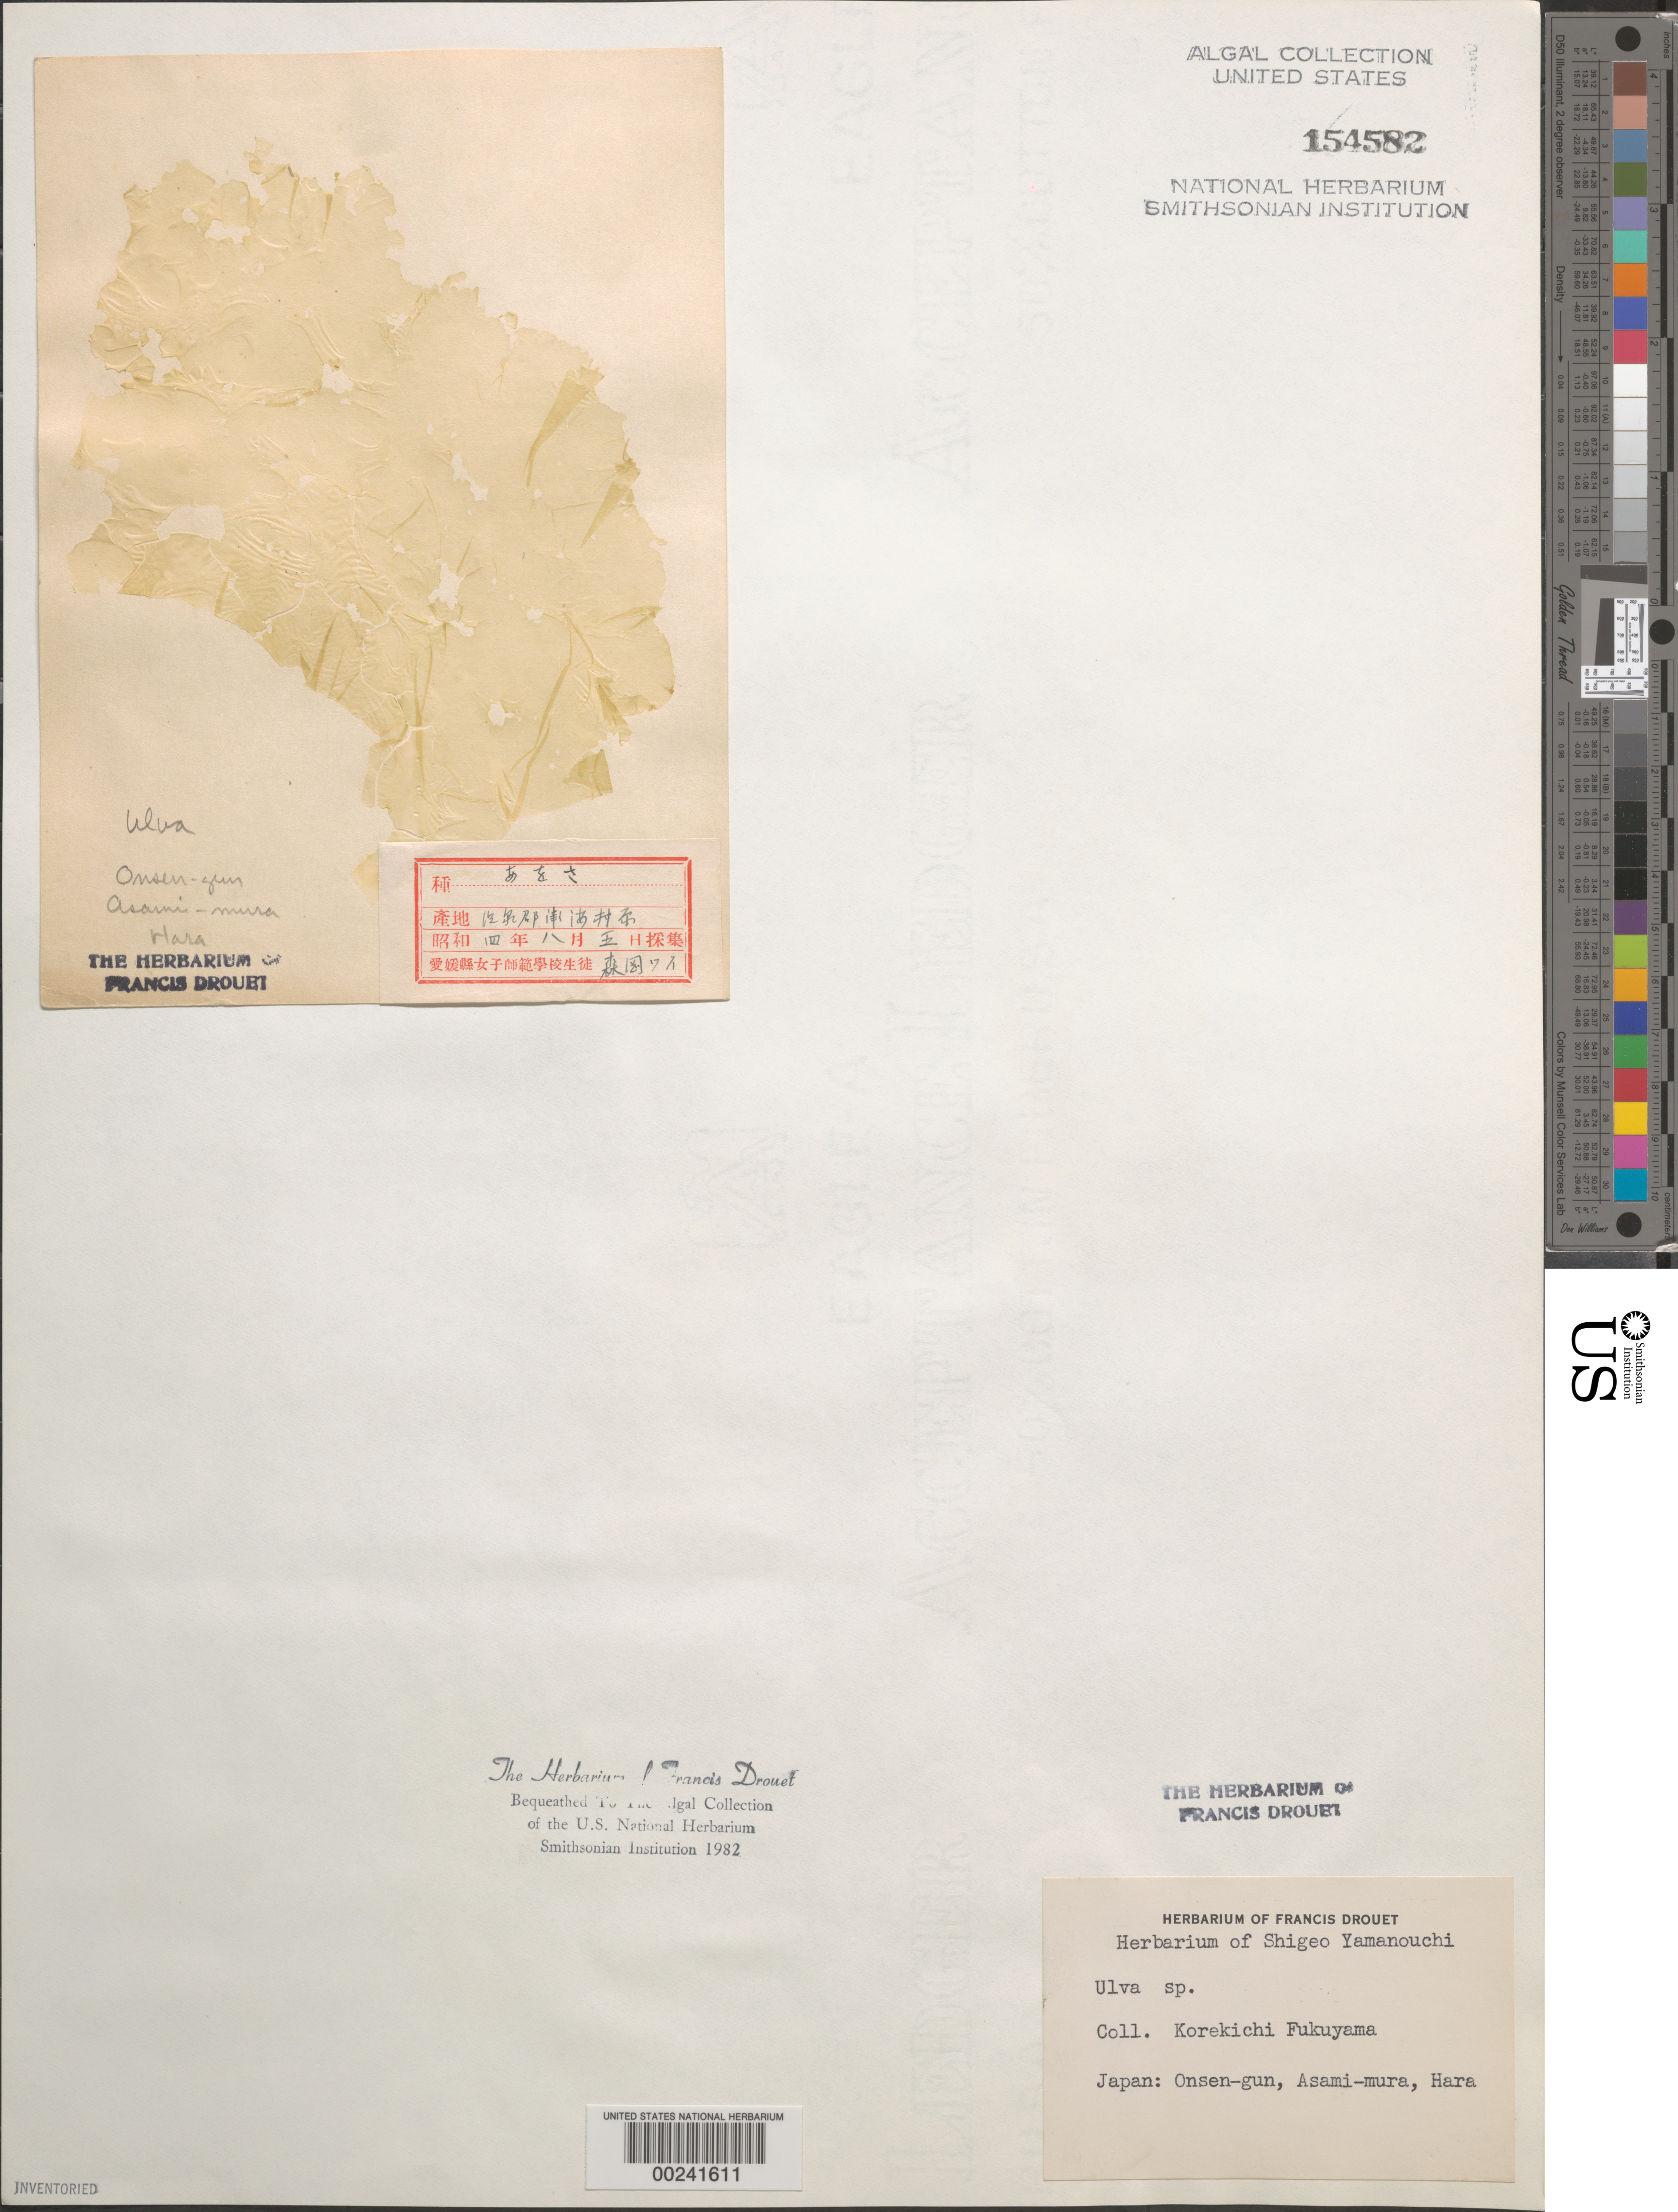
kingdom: Plantae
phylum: Chlorophyta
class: Ulvophyceae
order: Ulvales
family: Ulvaceae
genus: Ulva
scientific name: Ulva sp.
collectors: K. Fukuyama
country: Japan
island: Honshu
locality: Onsen-gun, Asami-mura, Hara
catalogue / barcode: US 154582